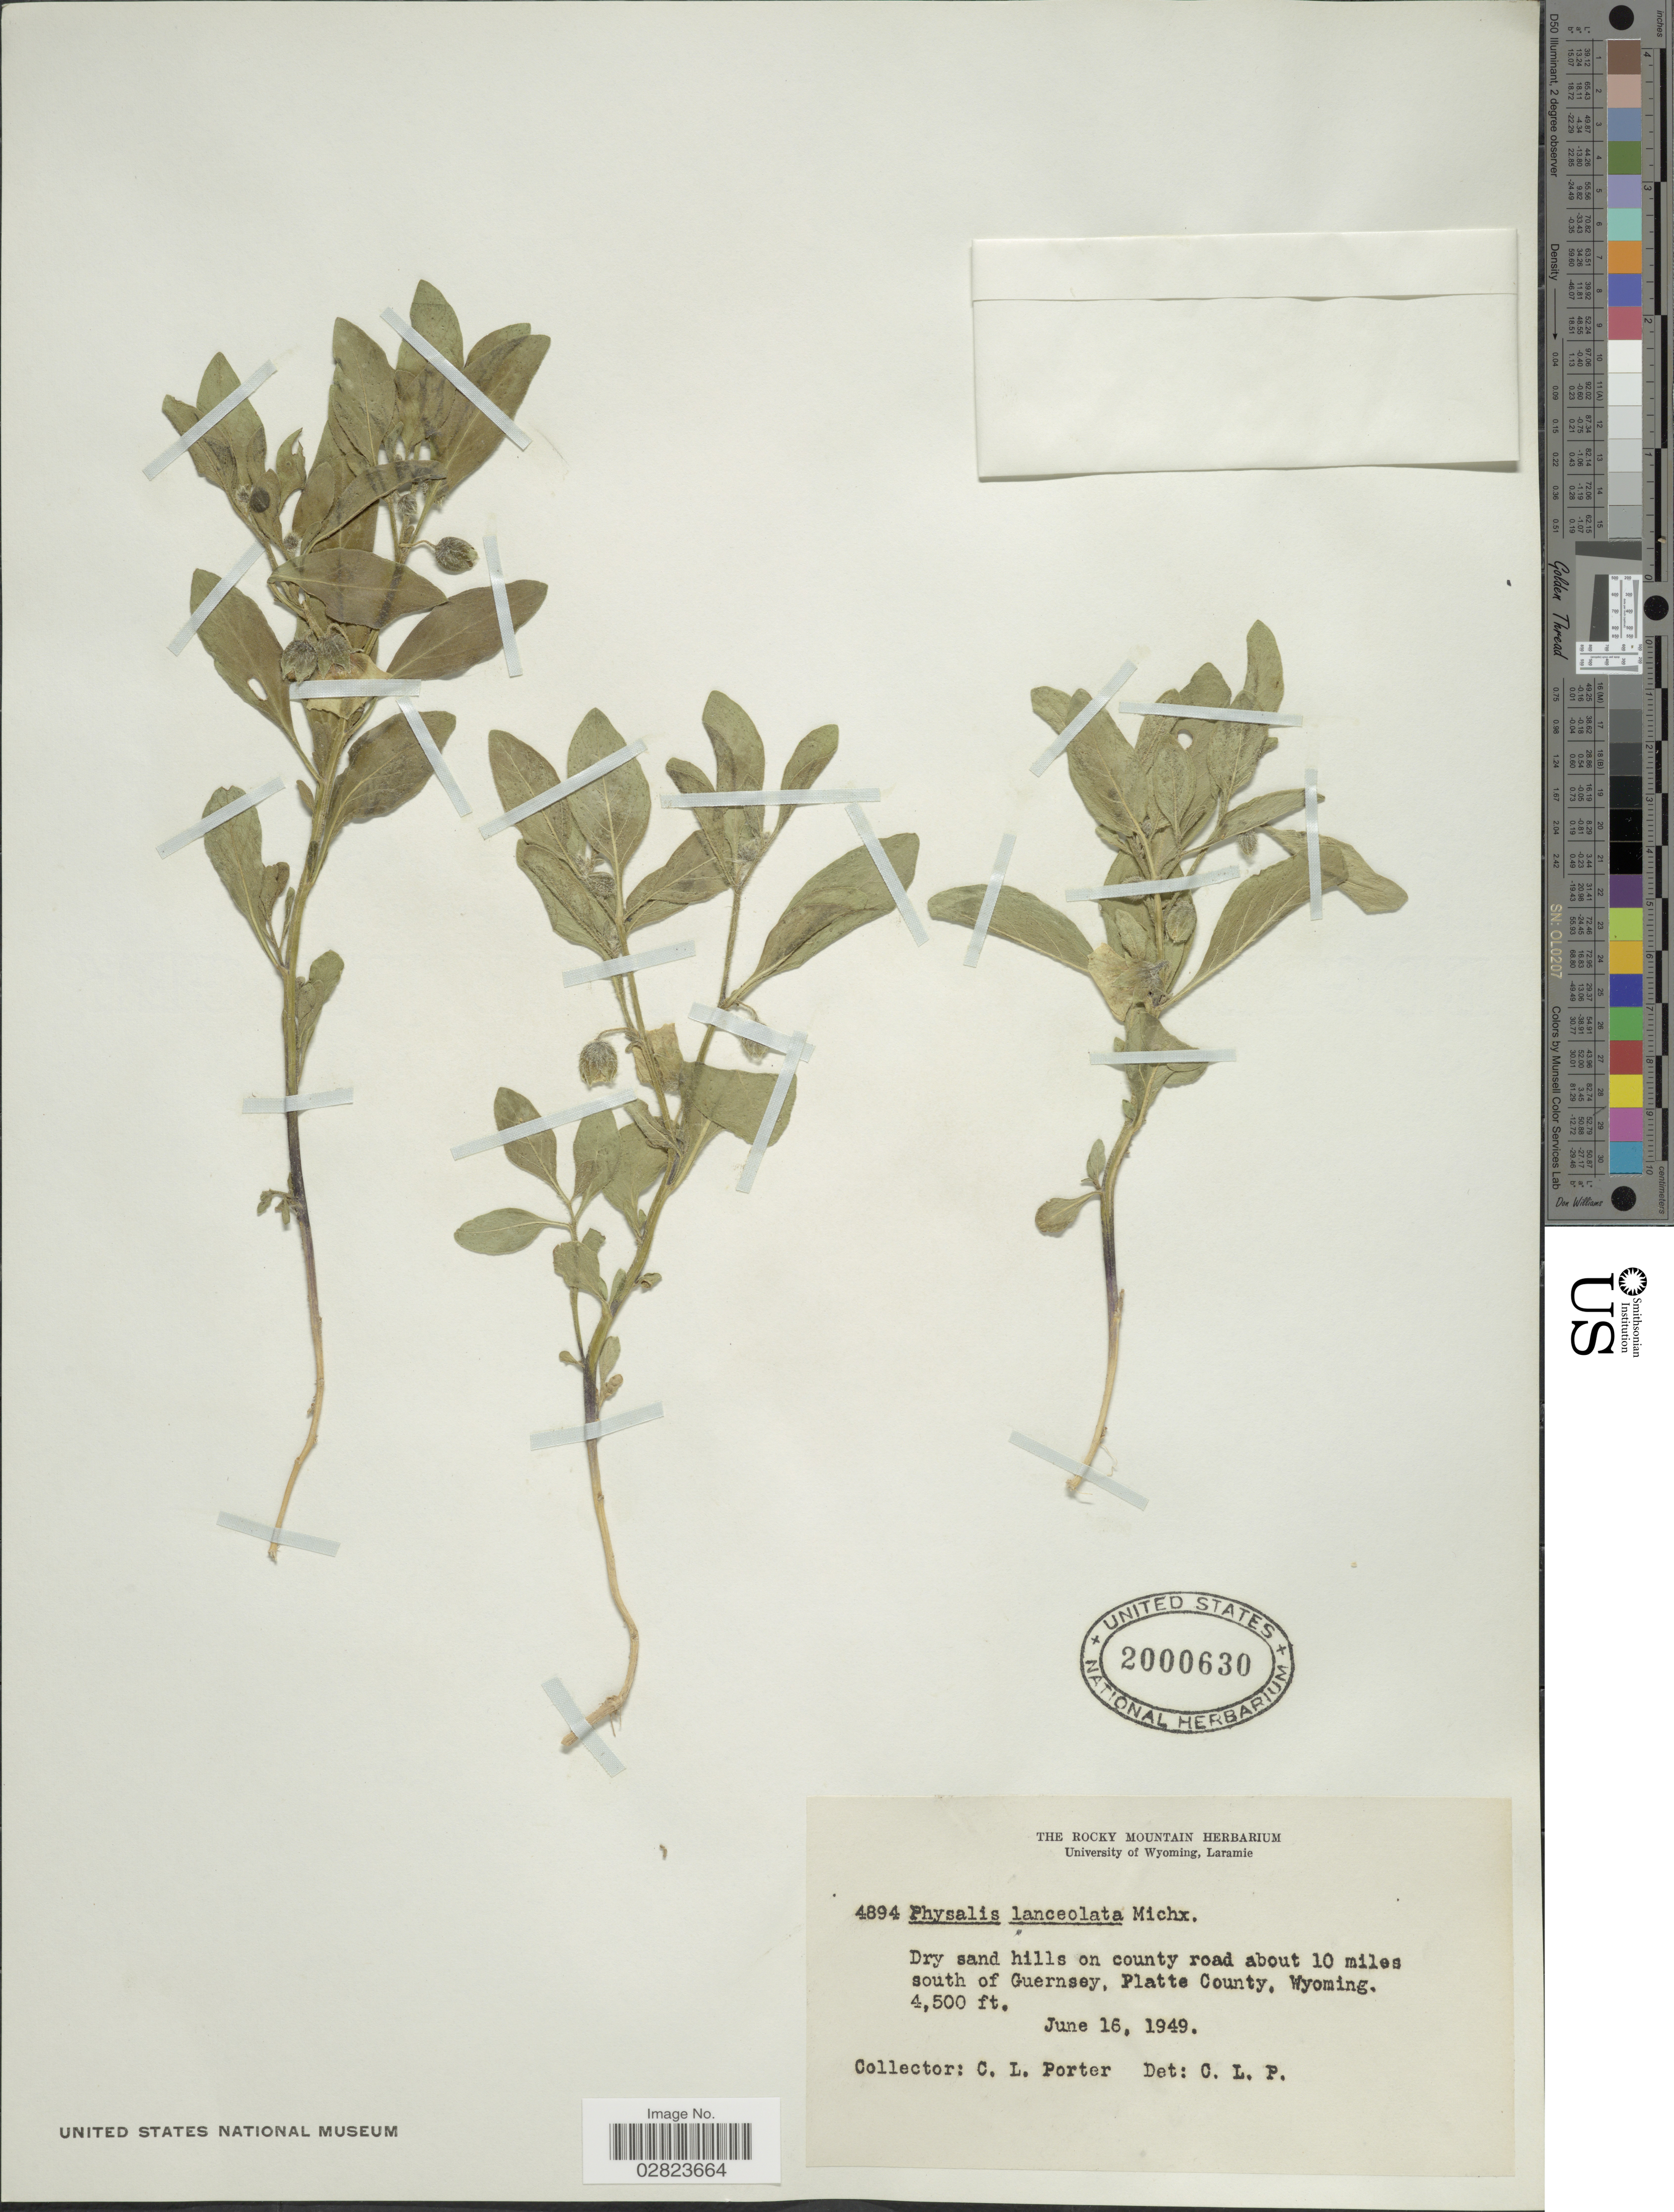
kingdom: Plantae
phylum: Tracheophyta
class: Magnoliopsida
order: Solanales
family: Solanaceae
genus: Physalis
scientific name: Physalis lanceolata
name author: Michx.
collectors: C. L. Porter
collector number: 4894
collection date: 1949-06-16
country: United States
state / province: Wyoming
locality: Dry sand hills on county road about 10 miles south of Guernsey, Platte County.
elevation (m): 1372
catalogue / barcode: US 2000630